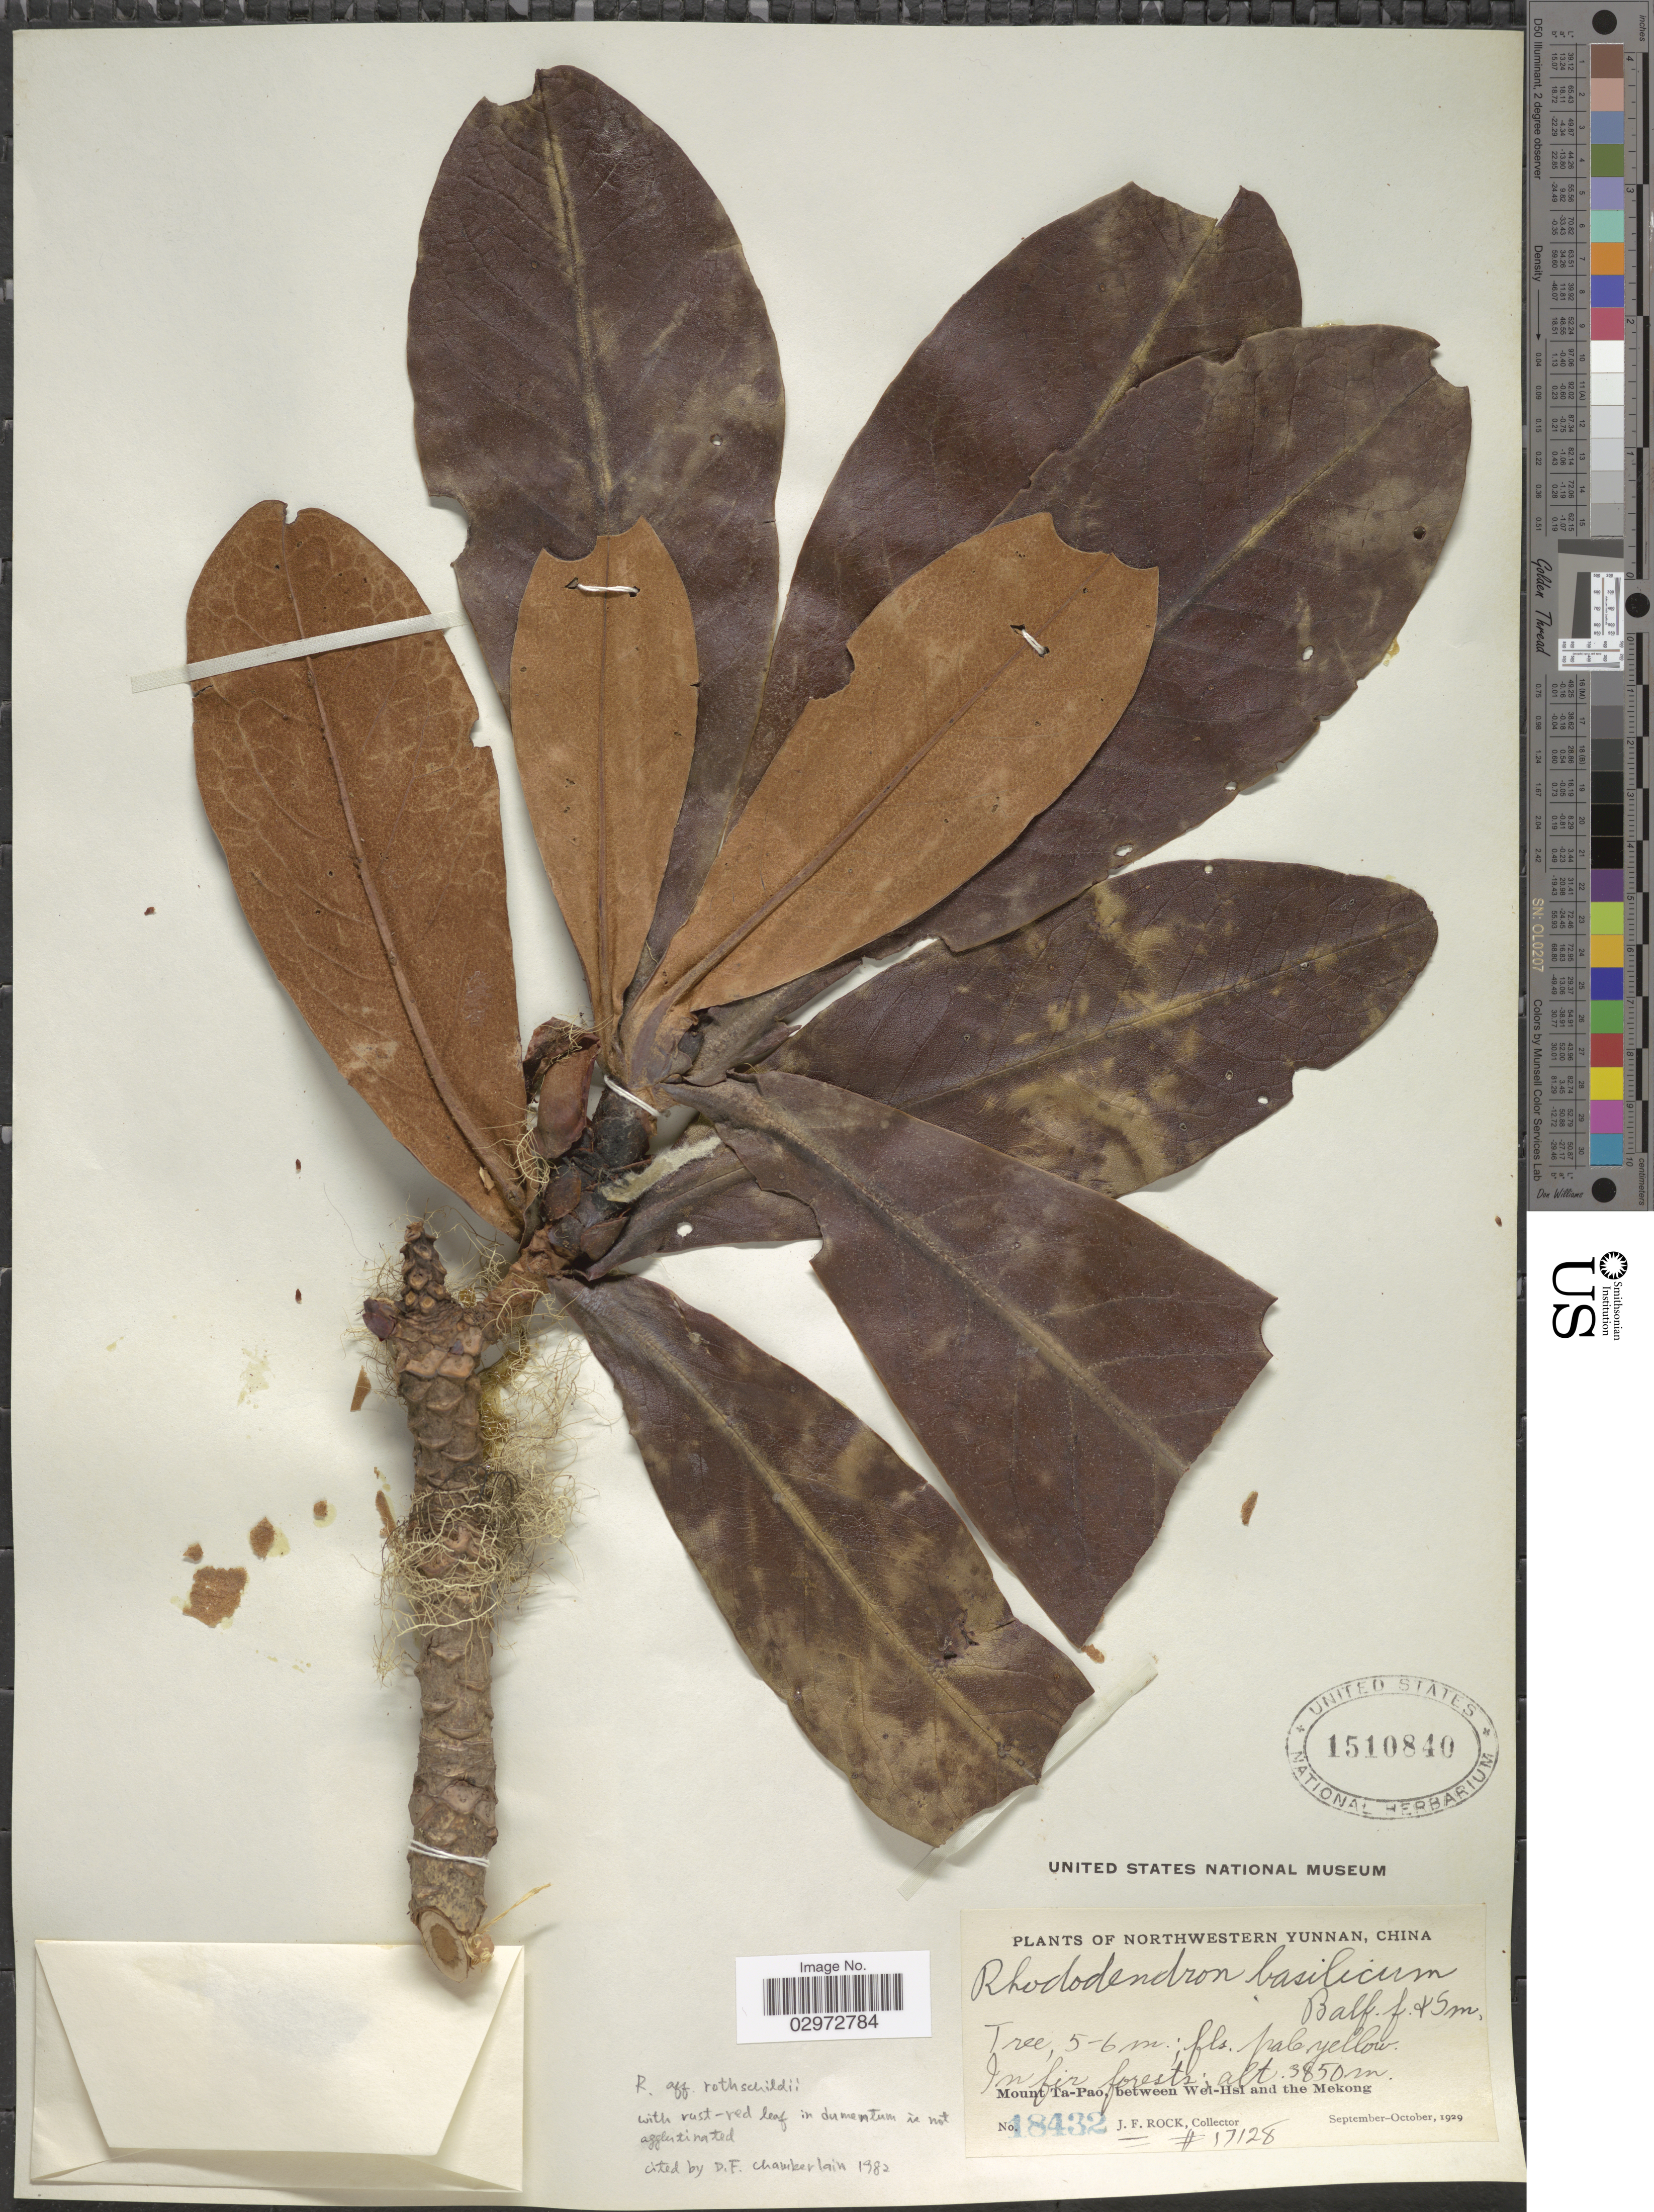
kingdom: Plantae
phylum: Tracheophyta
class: Magnoliopsida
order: Ericales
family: Ericaceae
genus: Rhododendron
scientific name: Rhododendron rothschildii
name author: Davidian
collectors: J. Rock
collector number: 18432/17128?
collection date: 1929-09/1929-10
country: China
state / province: Yunnan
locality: Northwestern Yunnan. Mount Ta-Pao, between Wei-Hsi and the Mekong.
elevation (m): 3850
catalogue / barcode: US 1510840